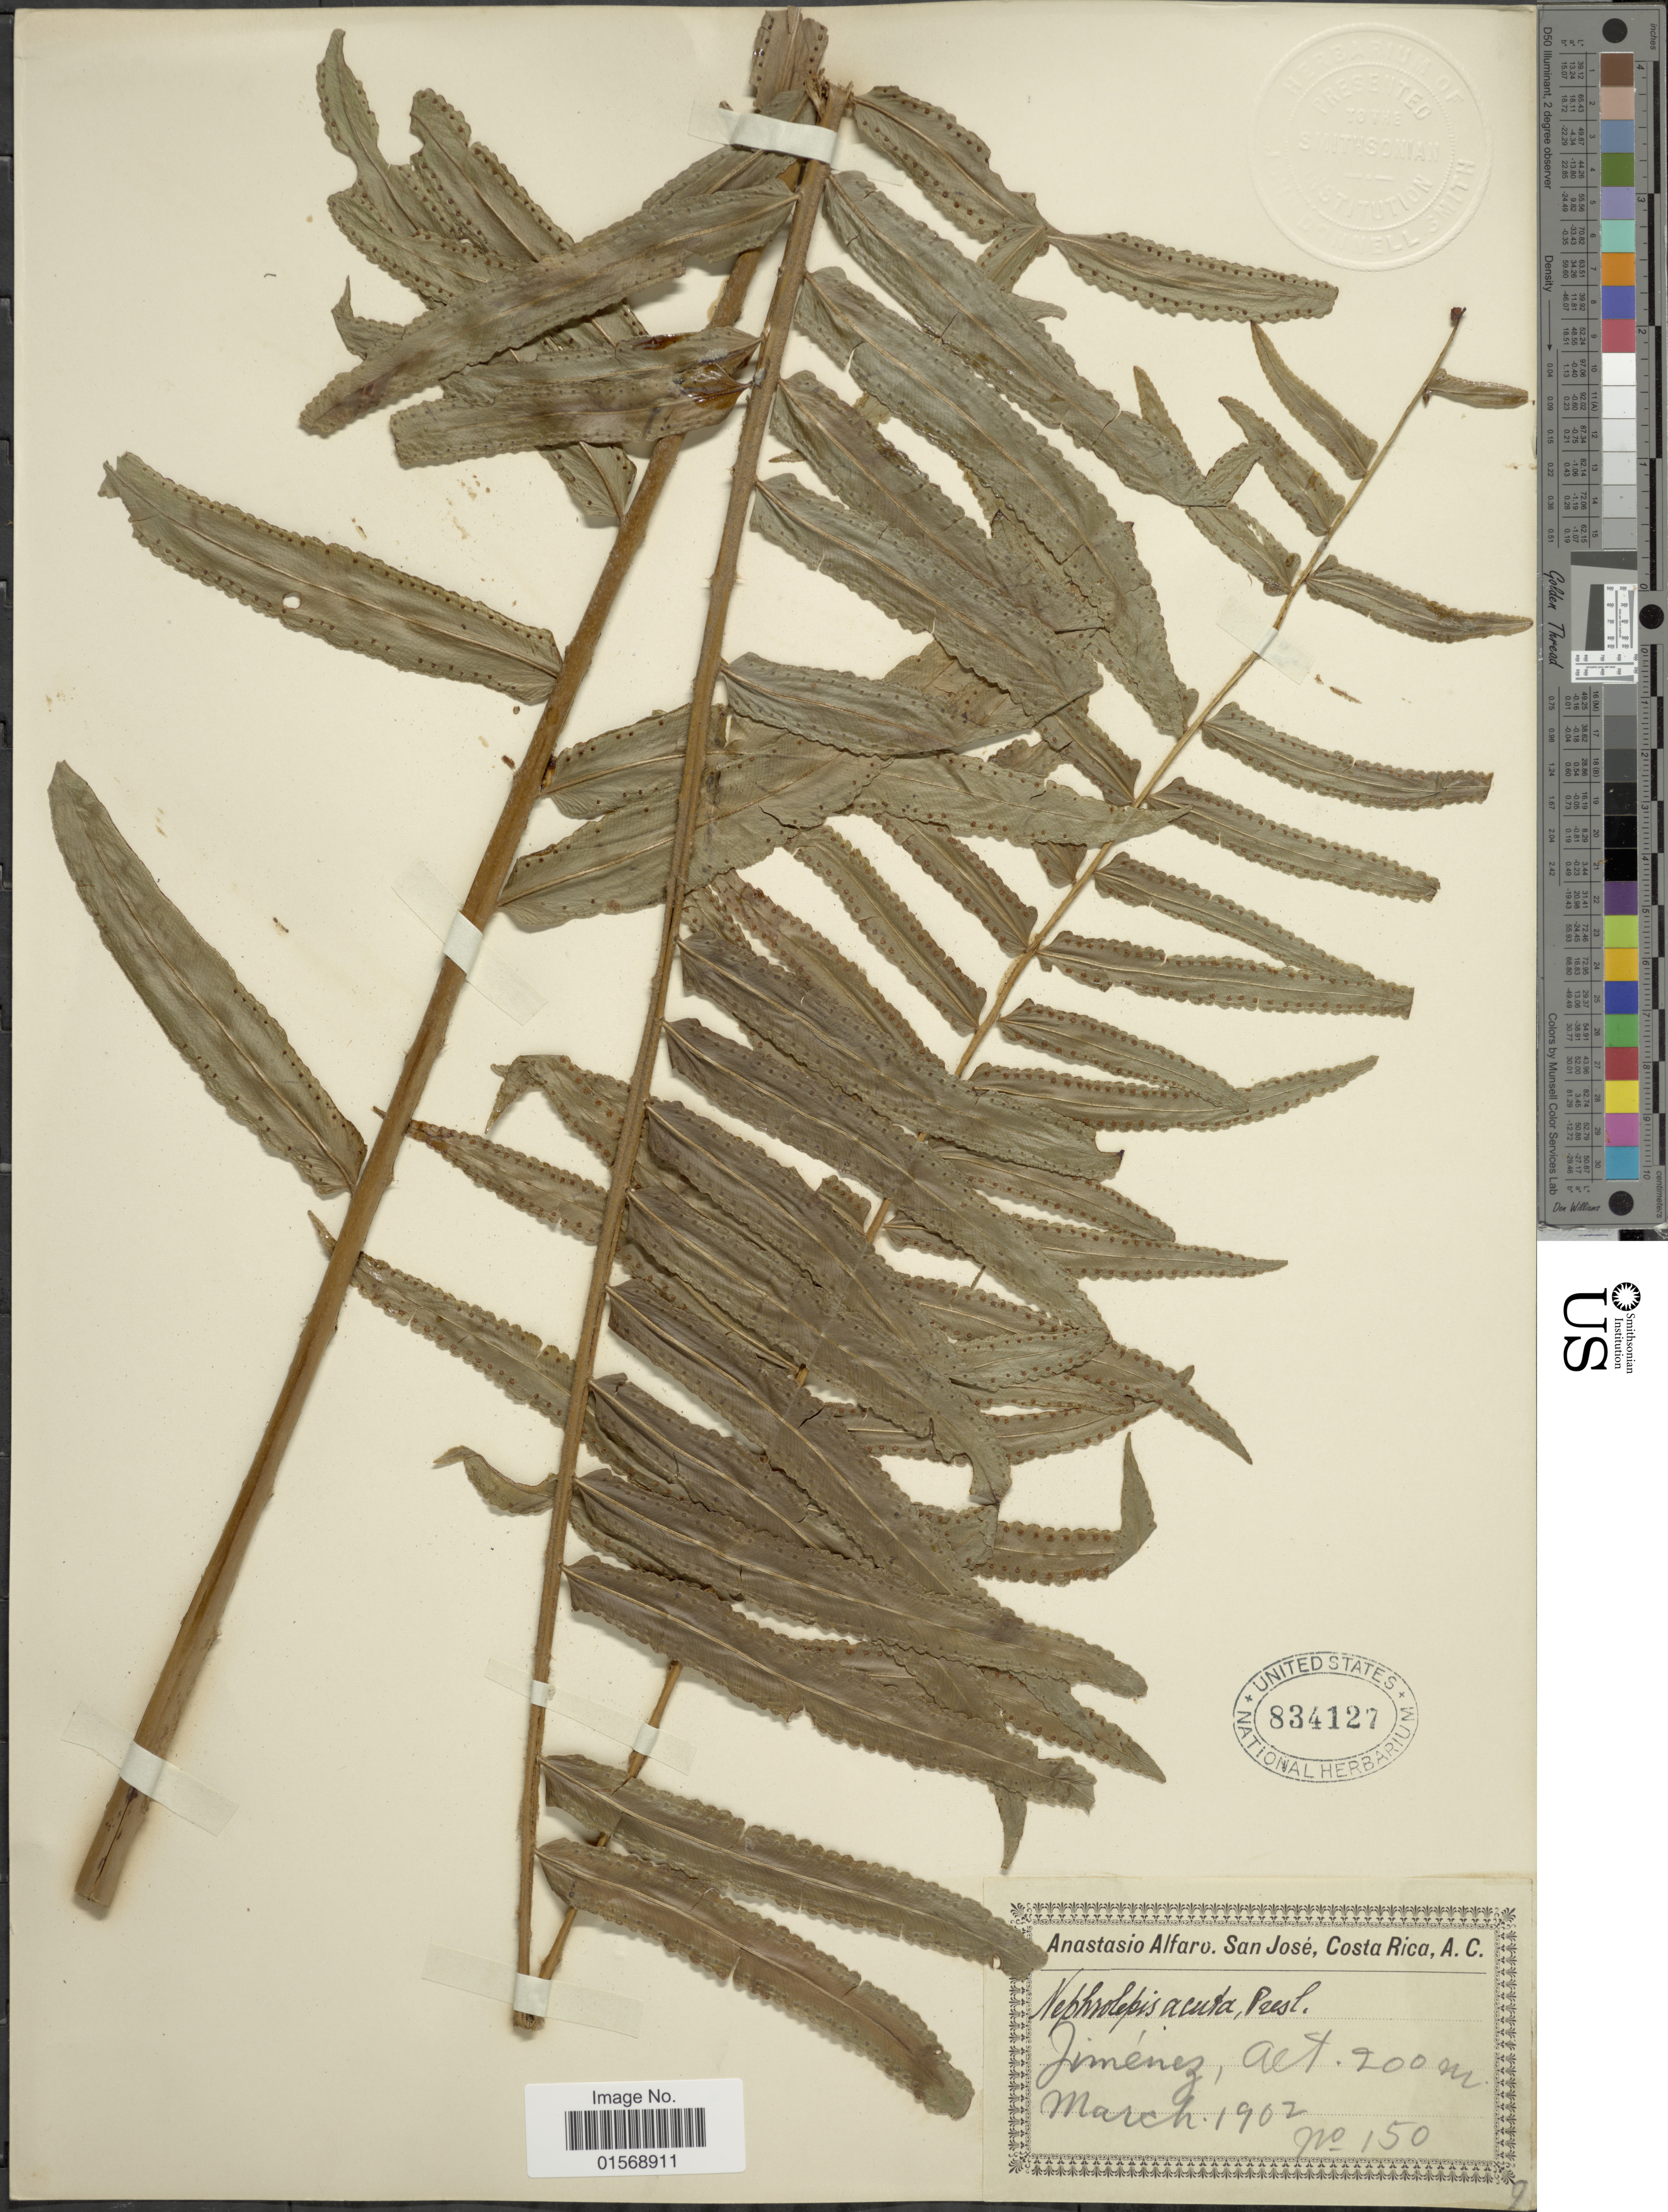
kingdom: Plantae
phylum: Tracheophyta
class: Polypodiopsida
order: Polypodiales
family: Nephrolepidaceae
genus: Nephrolepis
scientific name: Nephrolepis biserrata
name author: (Sw.) Schott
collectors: A. Alfaro Gonzalez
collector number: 150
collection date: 1902-03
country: Costa Rica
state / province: San José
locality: San Jose, Costa Rica, A. C. Jimenez.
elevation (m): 200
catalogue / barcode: US 834127